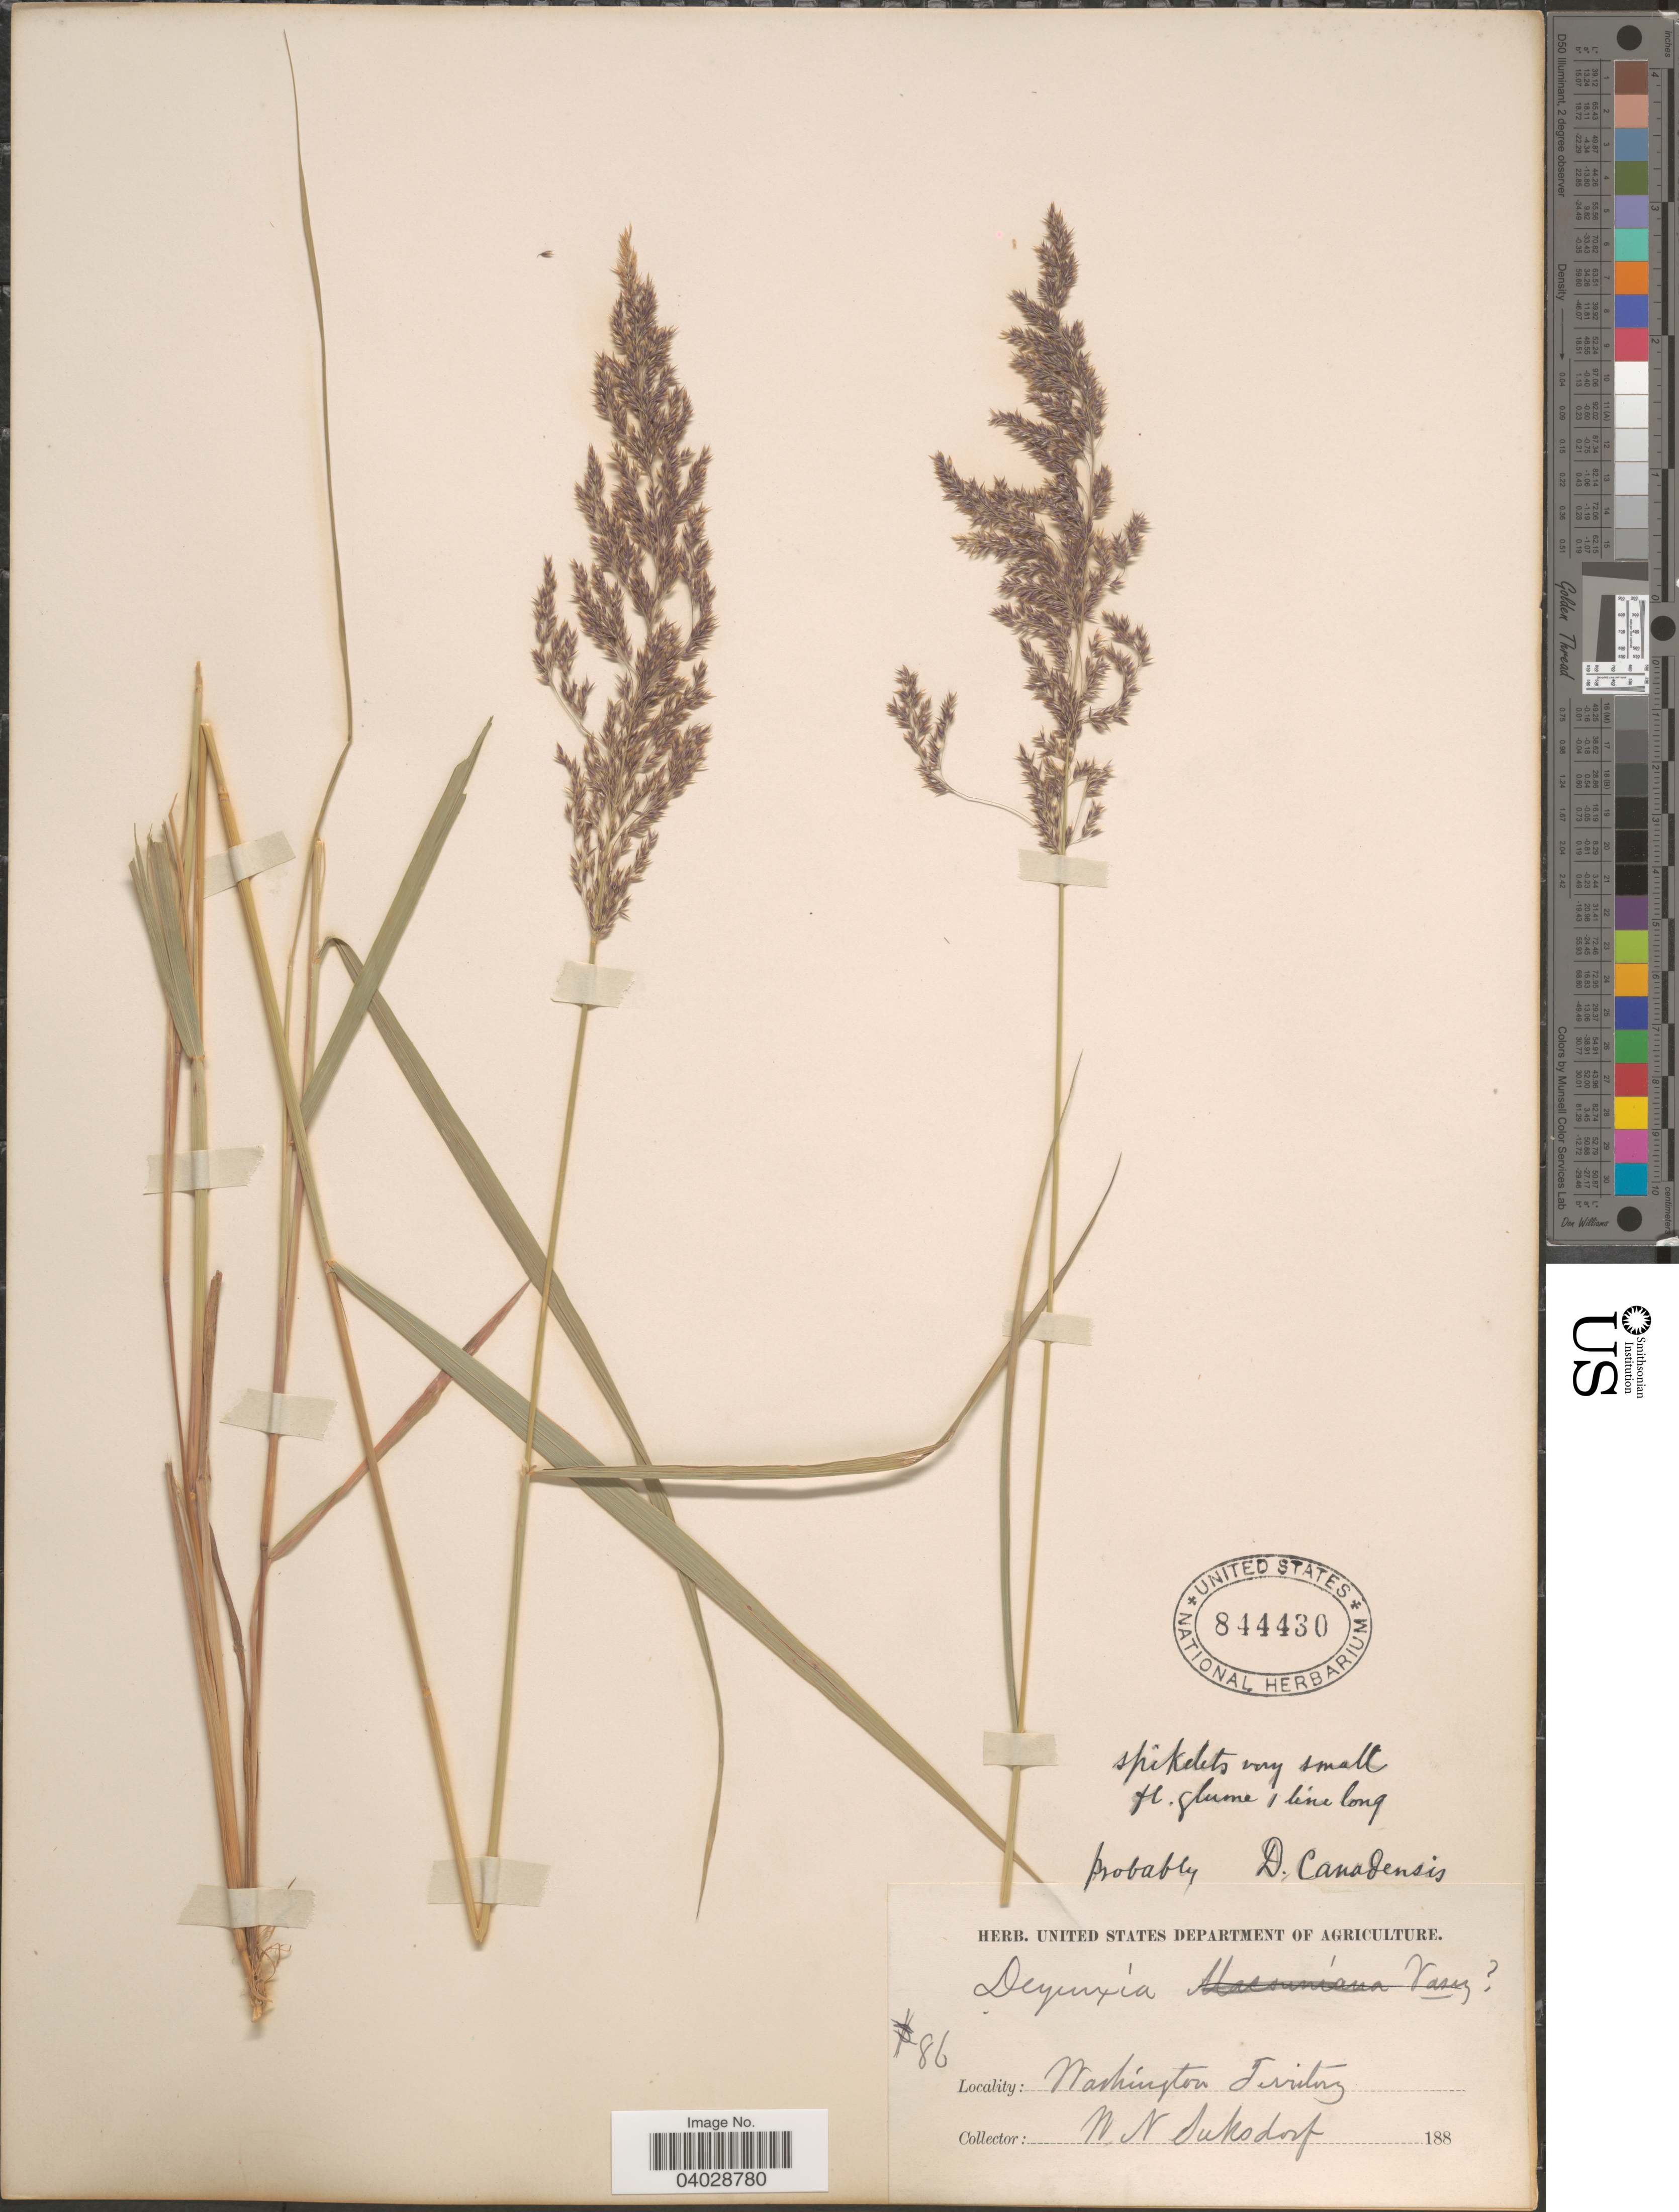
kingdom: Plantae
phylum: Tracheophyta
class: Liliopsida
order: Poales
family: Poaceae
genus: Calamagrostis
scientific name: Calamagrostis canadensis var. macouniana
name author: (Vasey) Stebbins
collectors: W. N. Suksdorf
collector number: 86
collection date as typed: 188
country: United States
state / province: Washington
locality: Washington Territory.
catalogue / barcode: US 844430